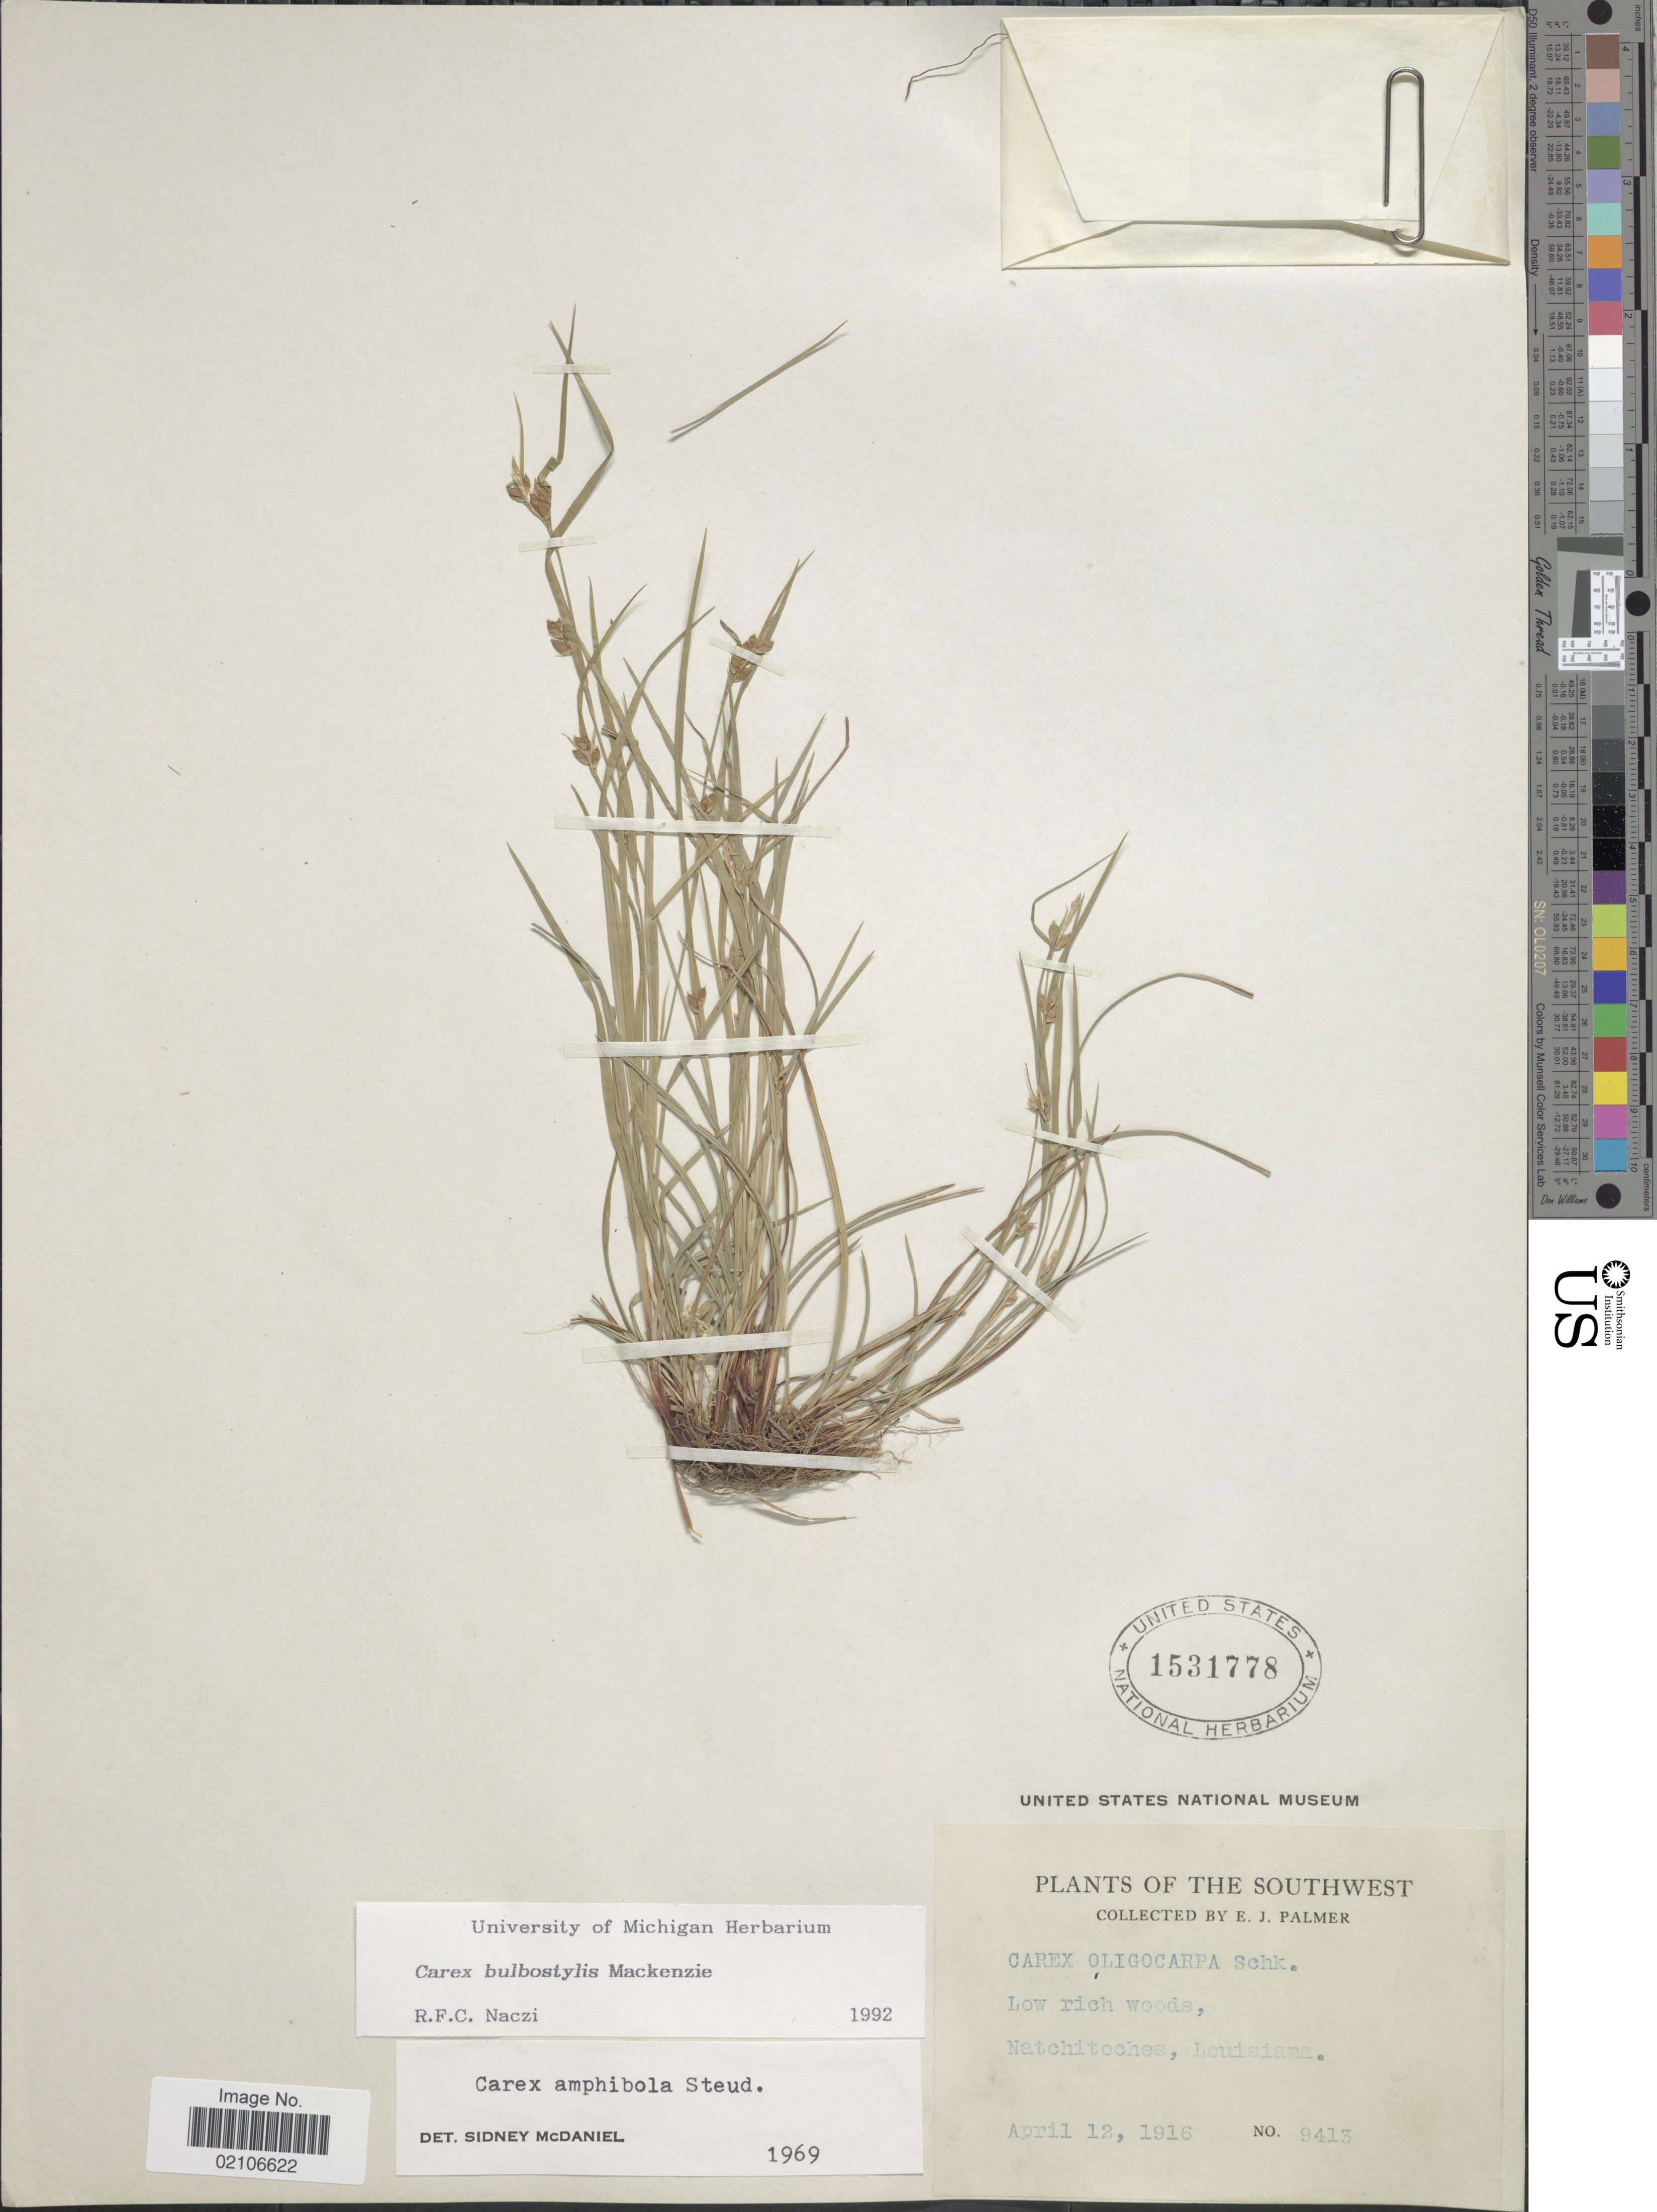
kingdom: Plantae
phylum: Tracheophyta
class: Liliopsida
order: Poales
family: Cyperaceae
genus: Carex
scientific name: Carex bulbostylis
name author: Mack.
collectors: E. J. Palmer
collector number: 9413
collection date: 1916-04-12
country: United States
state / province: Louisiana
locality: The Southwest, Moist rich woods, Natchitoches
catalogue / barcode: US 1531778